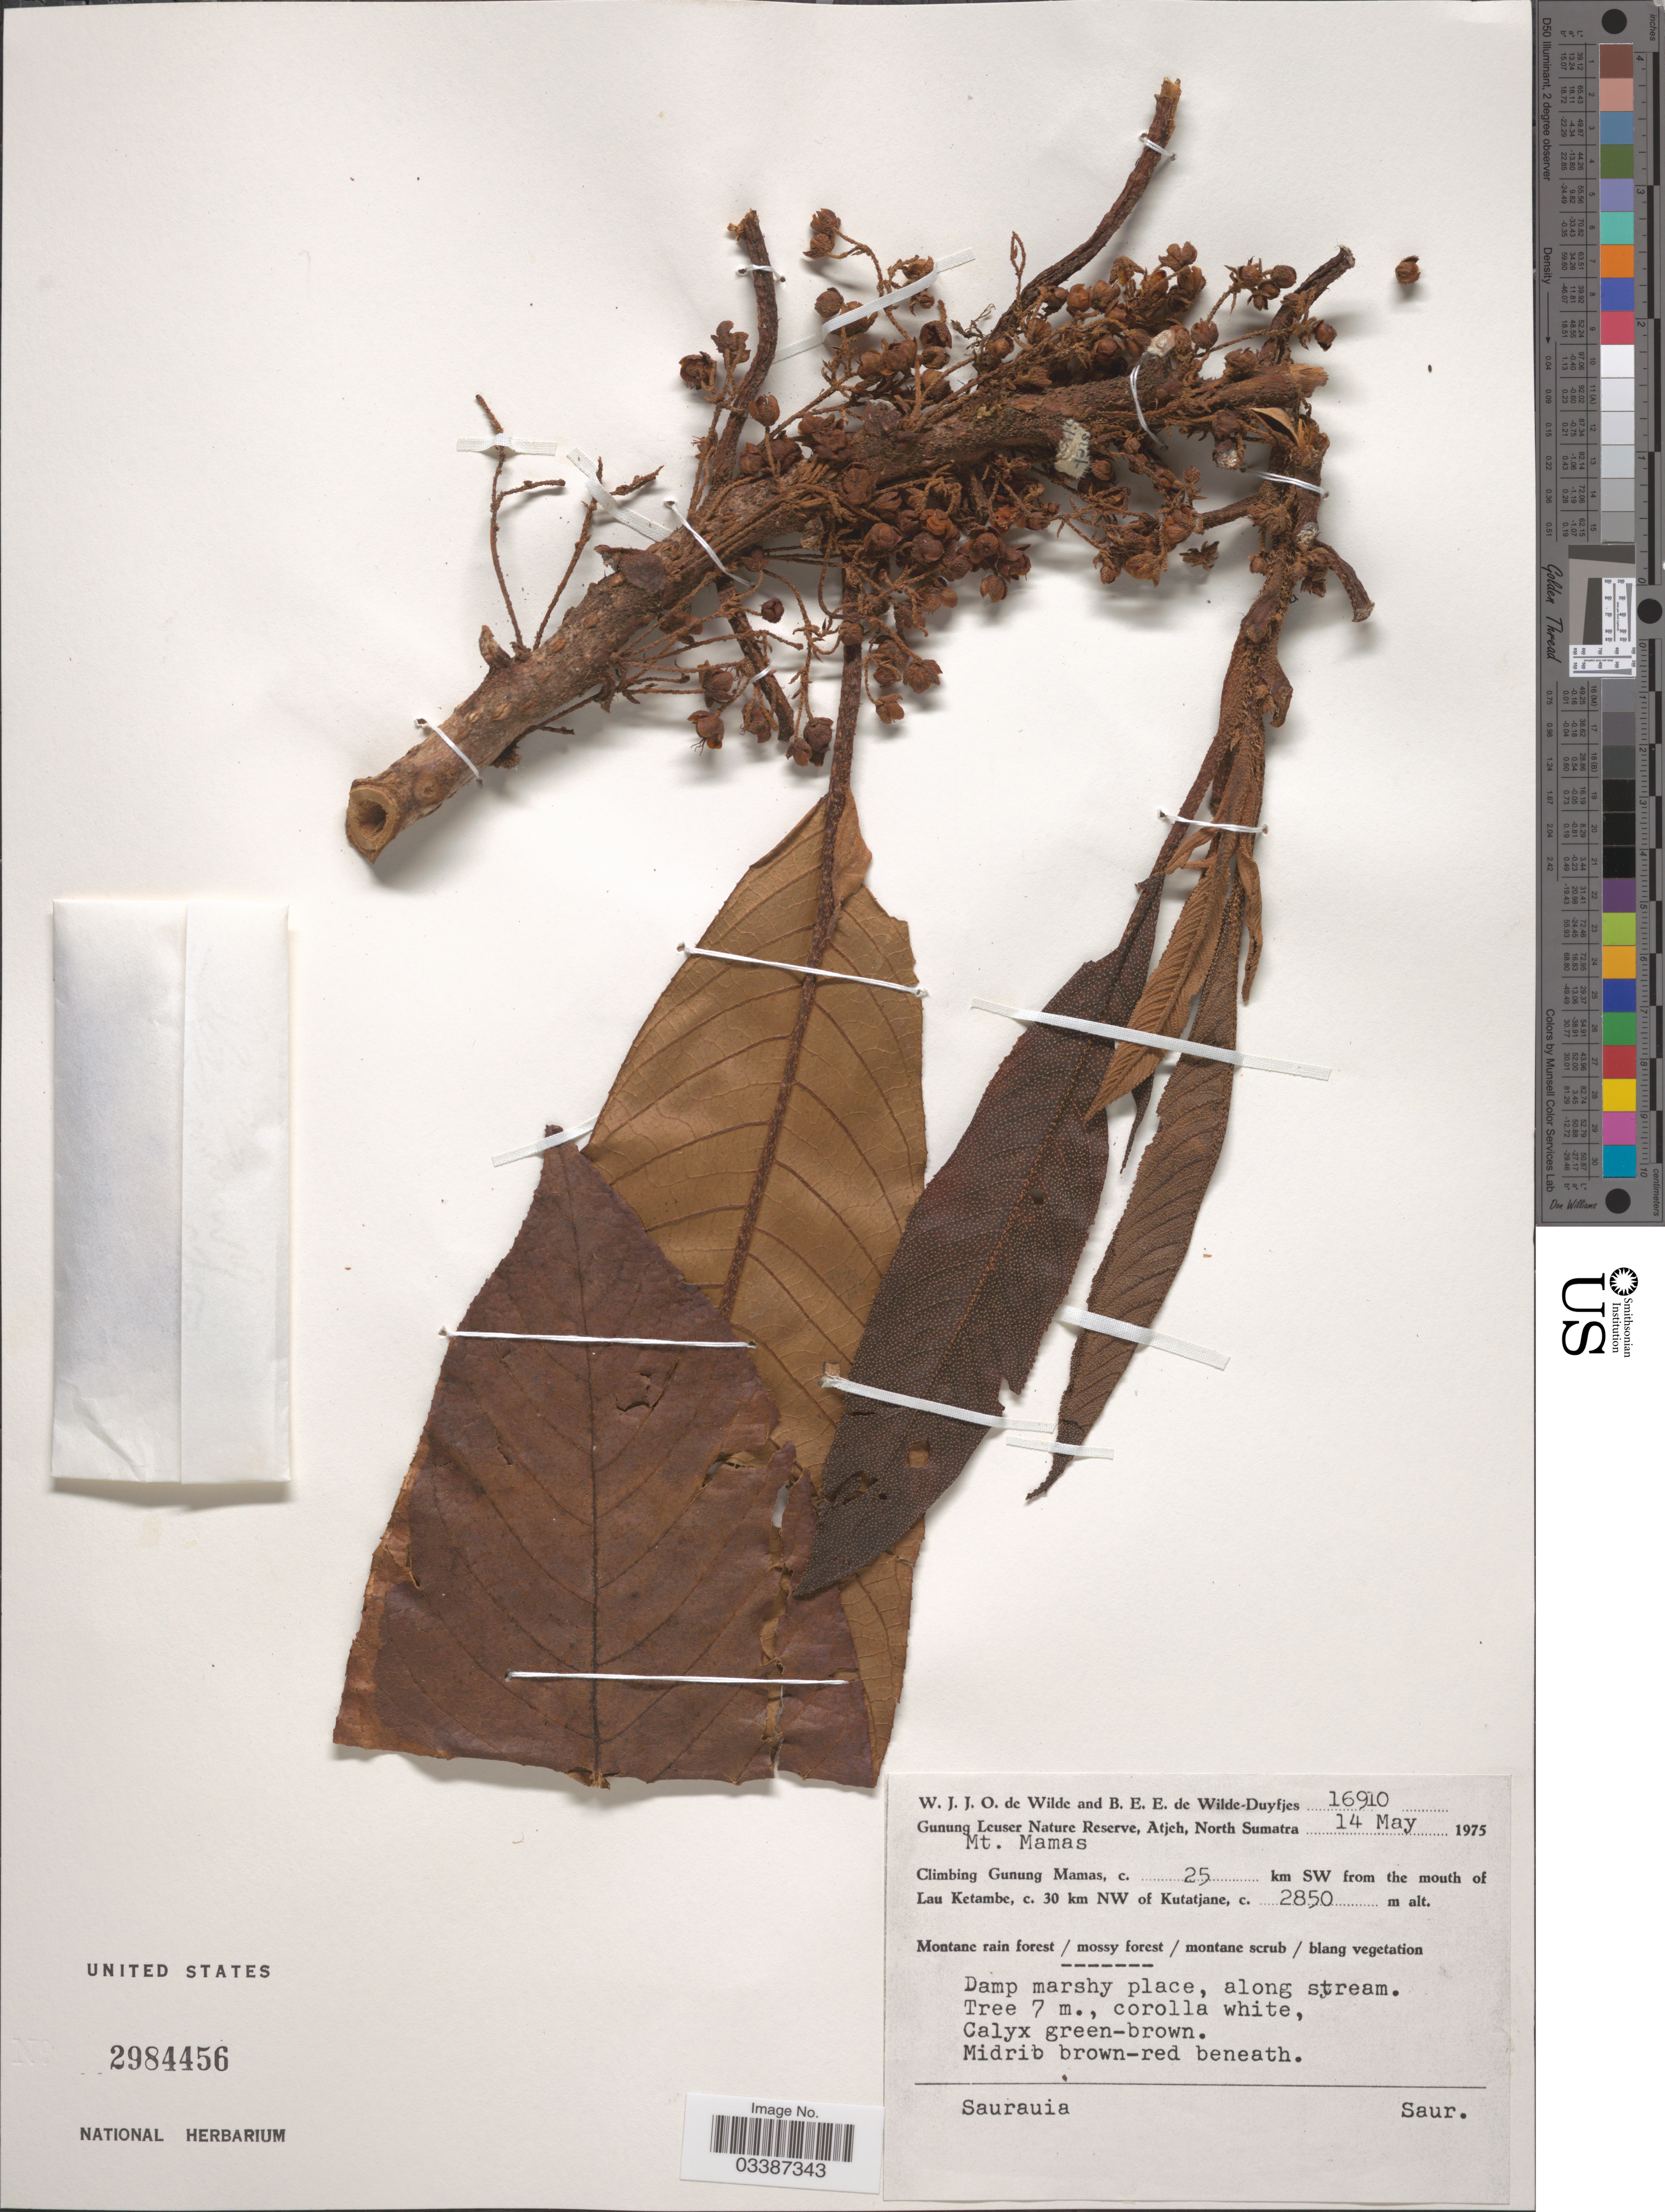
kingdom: Plantae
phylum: Tracheophyta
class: Magnoliopsida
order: Ericales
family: Actinidiaceae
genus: Saurauia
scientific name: Saurauia sp.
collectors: W. J. de Wilde & B. E. de Wilde-Duyfjes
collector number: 16910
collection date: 1975-05-14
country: Indonesia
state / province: Sumatra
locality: Gunung Leuser Nature Reserve, Atjeh, North Sumatra. Climbing Gunung Mamas, c. 25 km SW from the mouth of Lau Ketambe, c. 30 km NW of Kutatjane.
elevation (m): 2850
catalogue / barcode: US 2984456